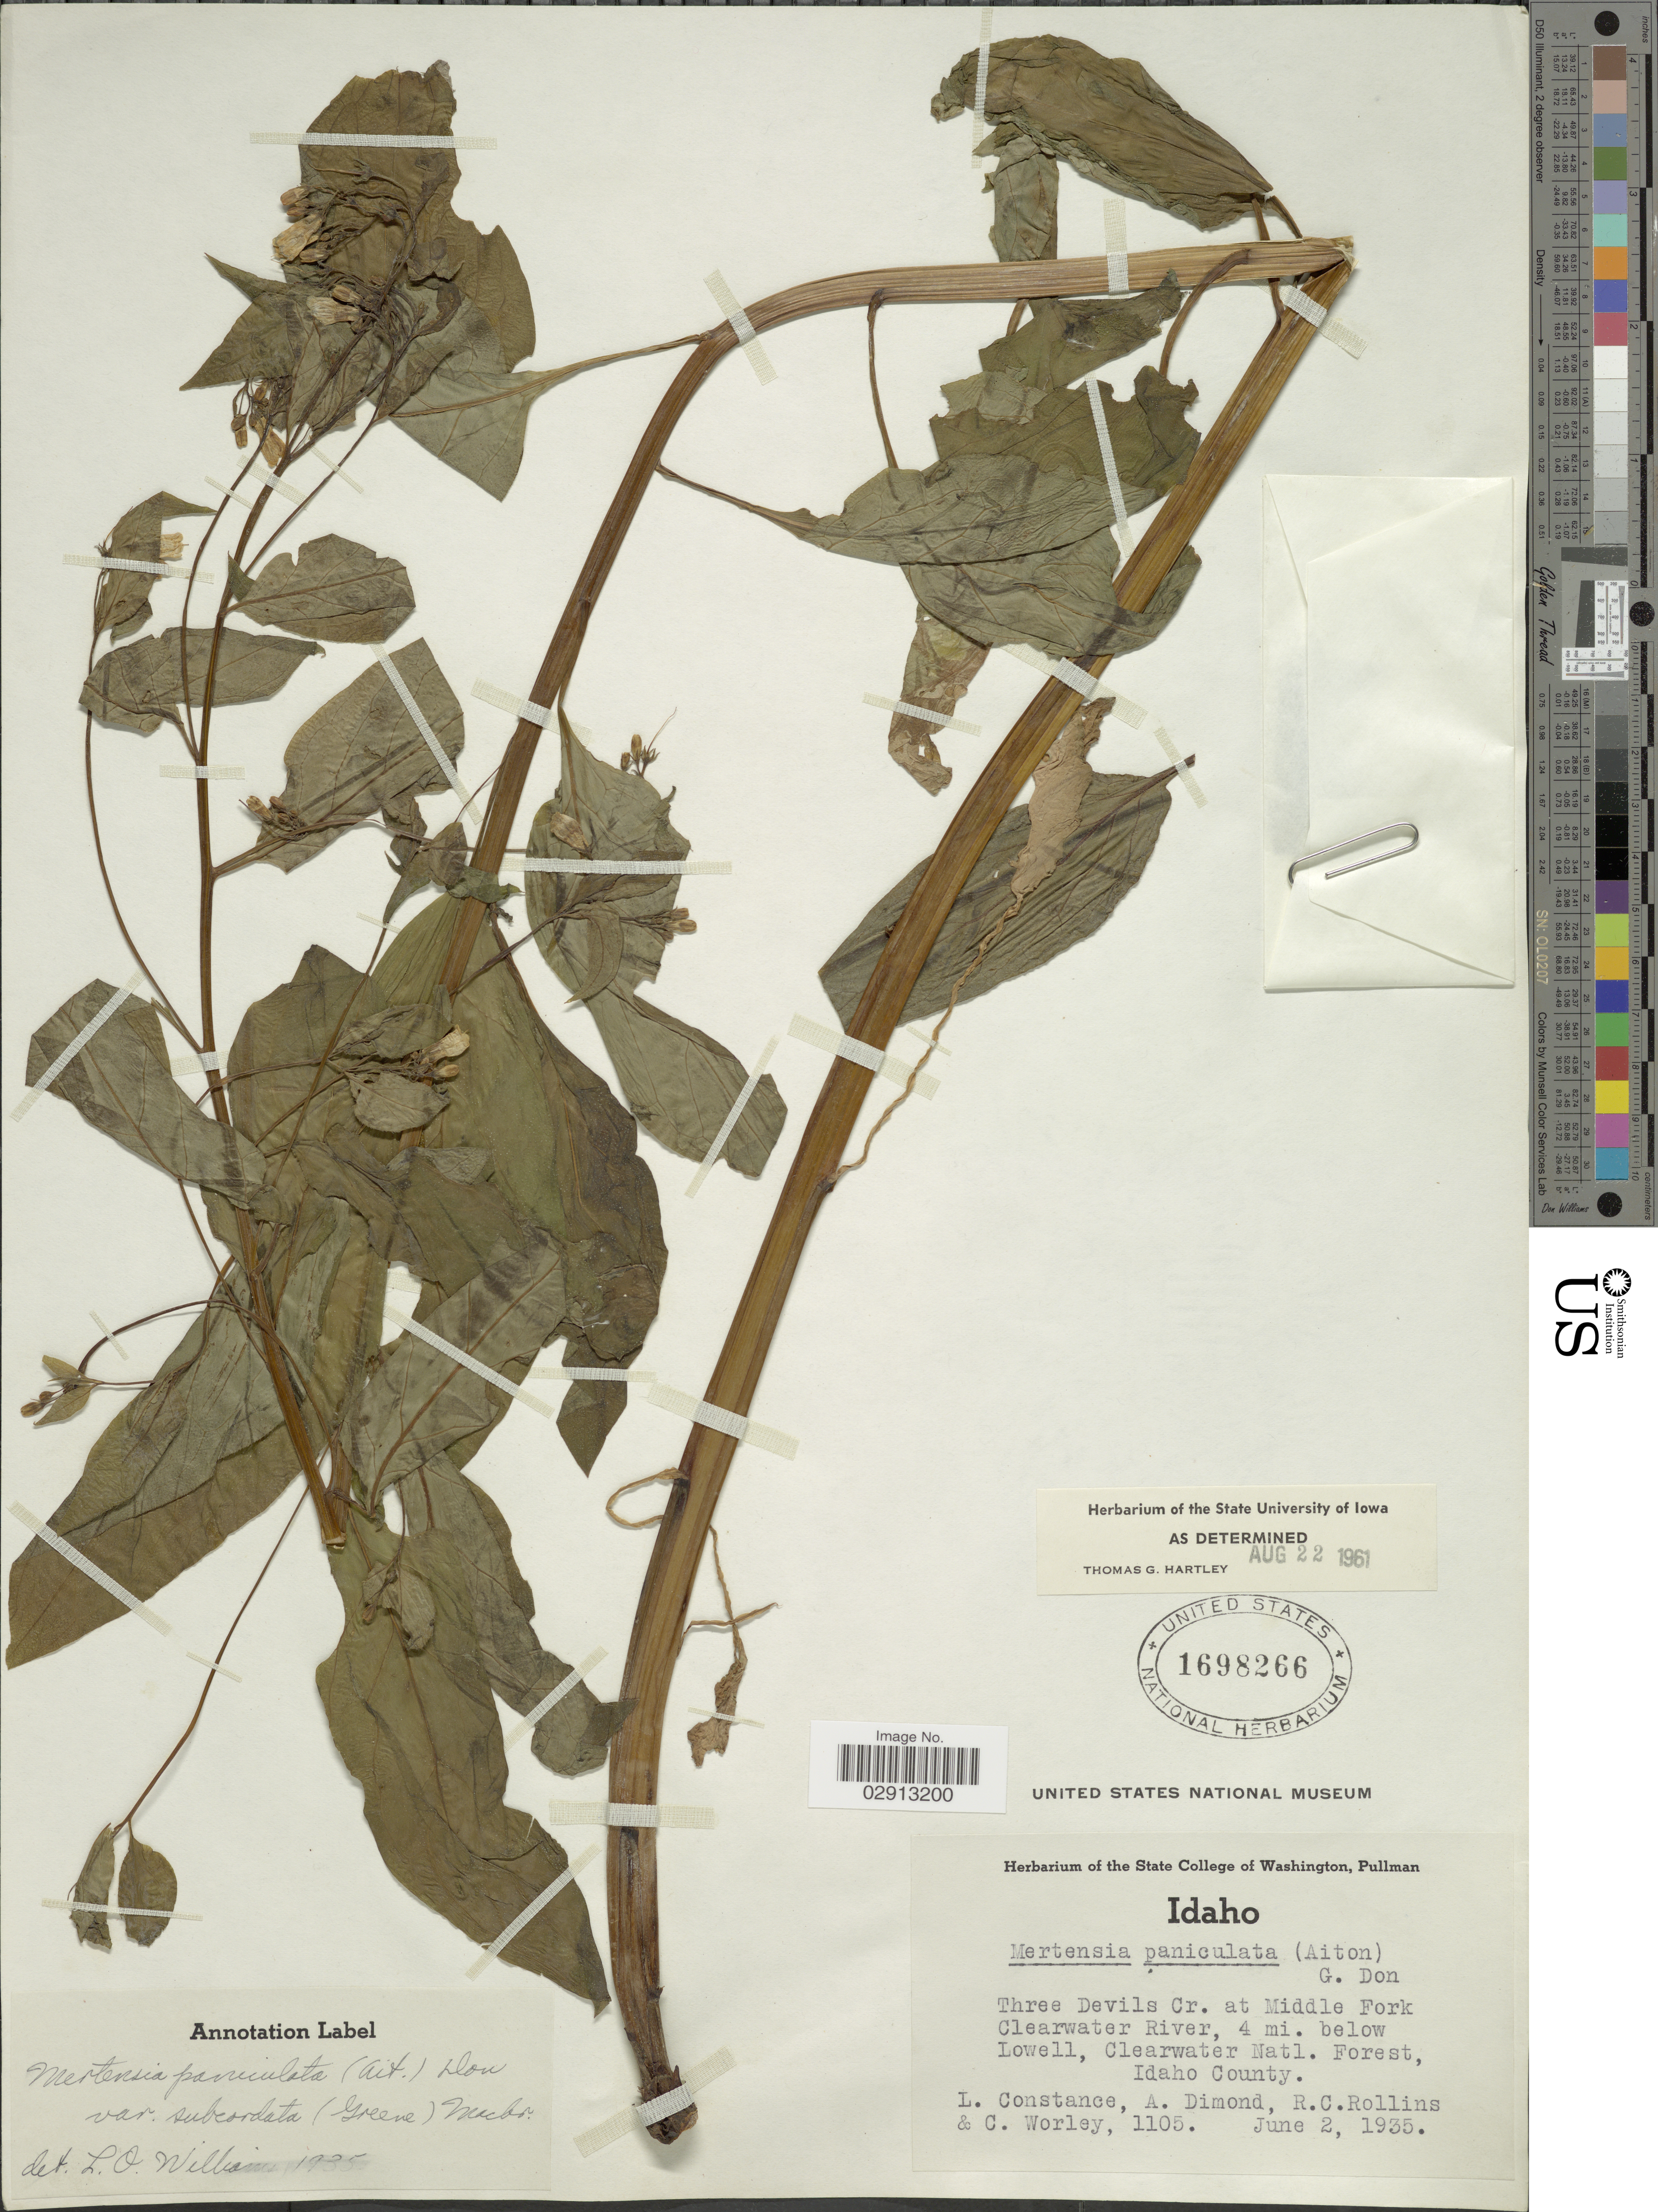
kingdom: Plantae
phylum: Tracheophyta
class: Magnoliopsida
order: Boraginales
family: Boraginaceae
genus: Mertensia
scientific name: Mertensia paniculata var. subcordata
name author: (Greene) J.F. Macbr.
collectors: L. Constance, A. Dimond, R. C. Rollins & C. Worley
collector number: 1105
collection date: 1935-06-02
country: United States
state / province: Idaho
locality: Three Devils Cr. at Middle Fork Clearwater River, 4 mi. below Lowell, Clearwater Natl. Forest, Idaho County.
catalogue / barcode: US 1698266